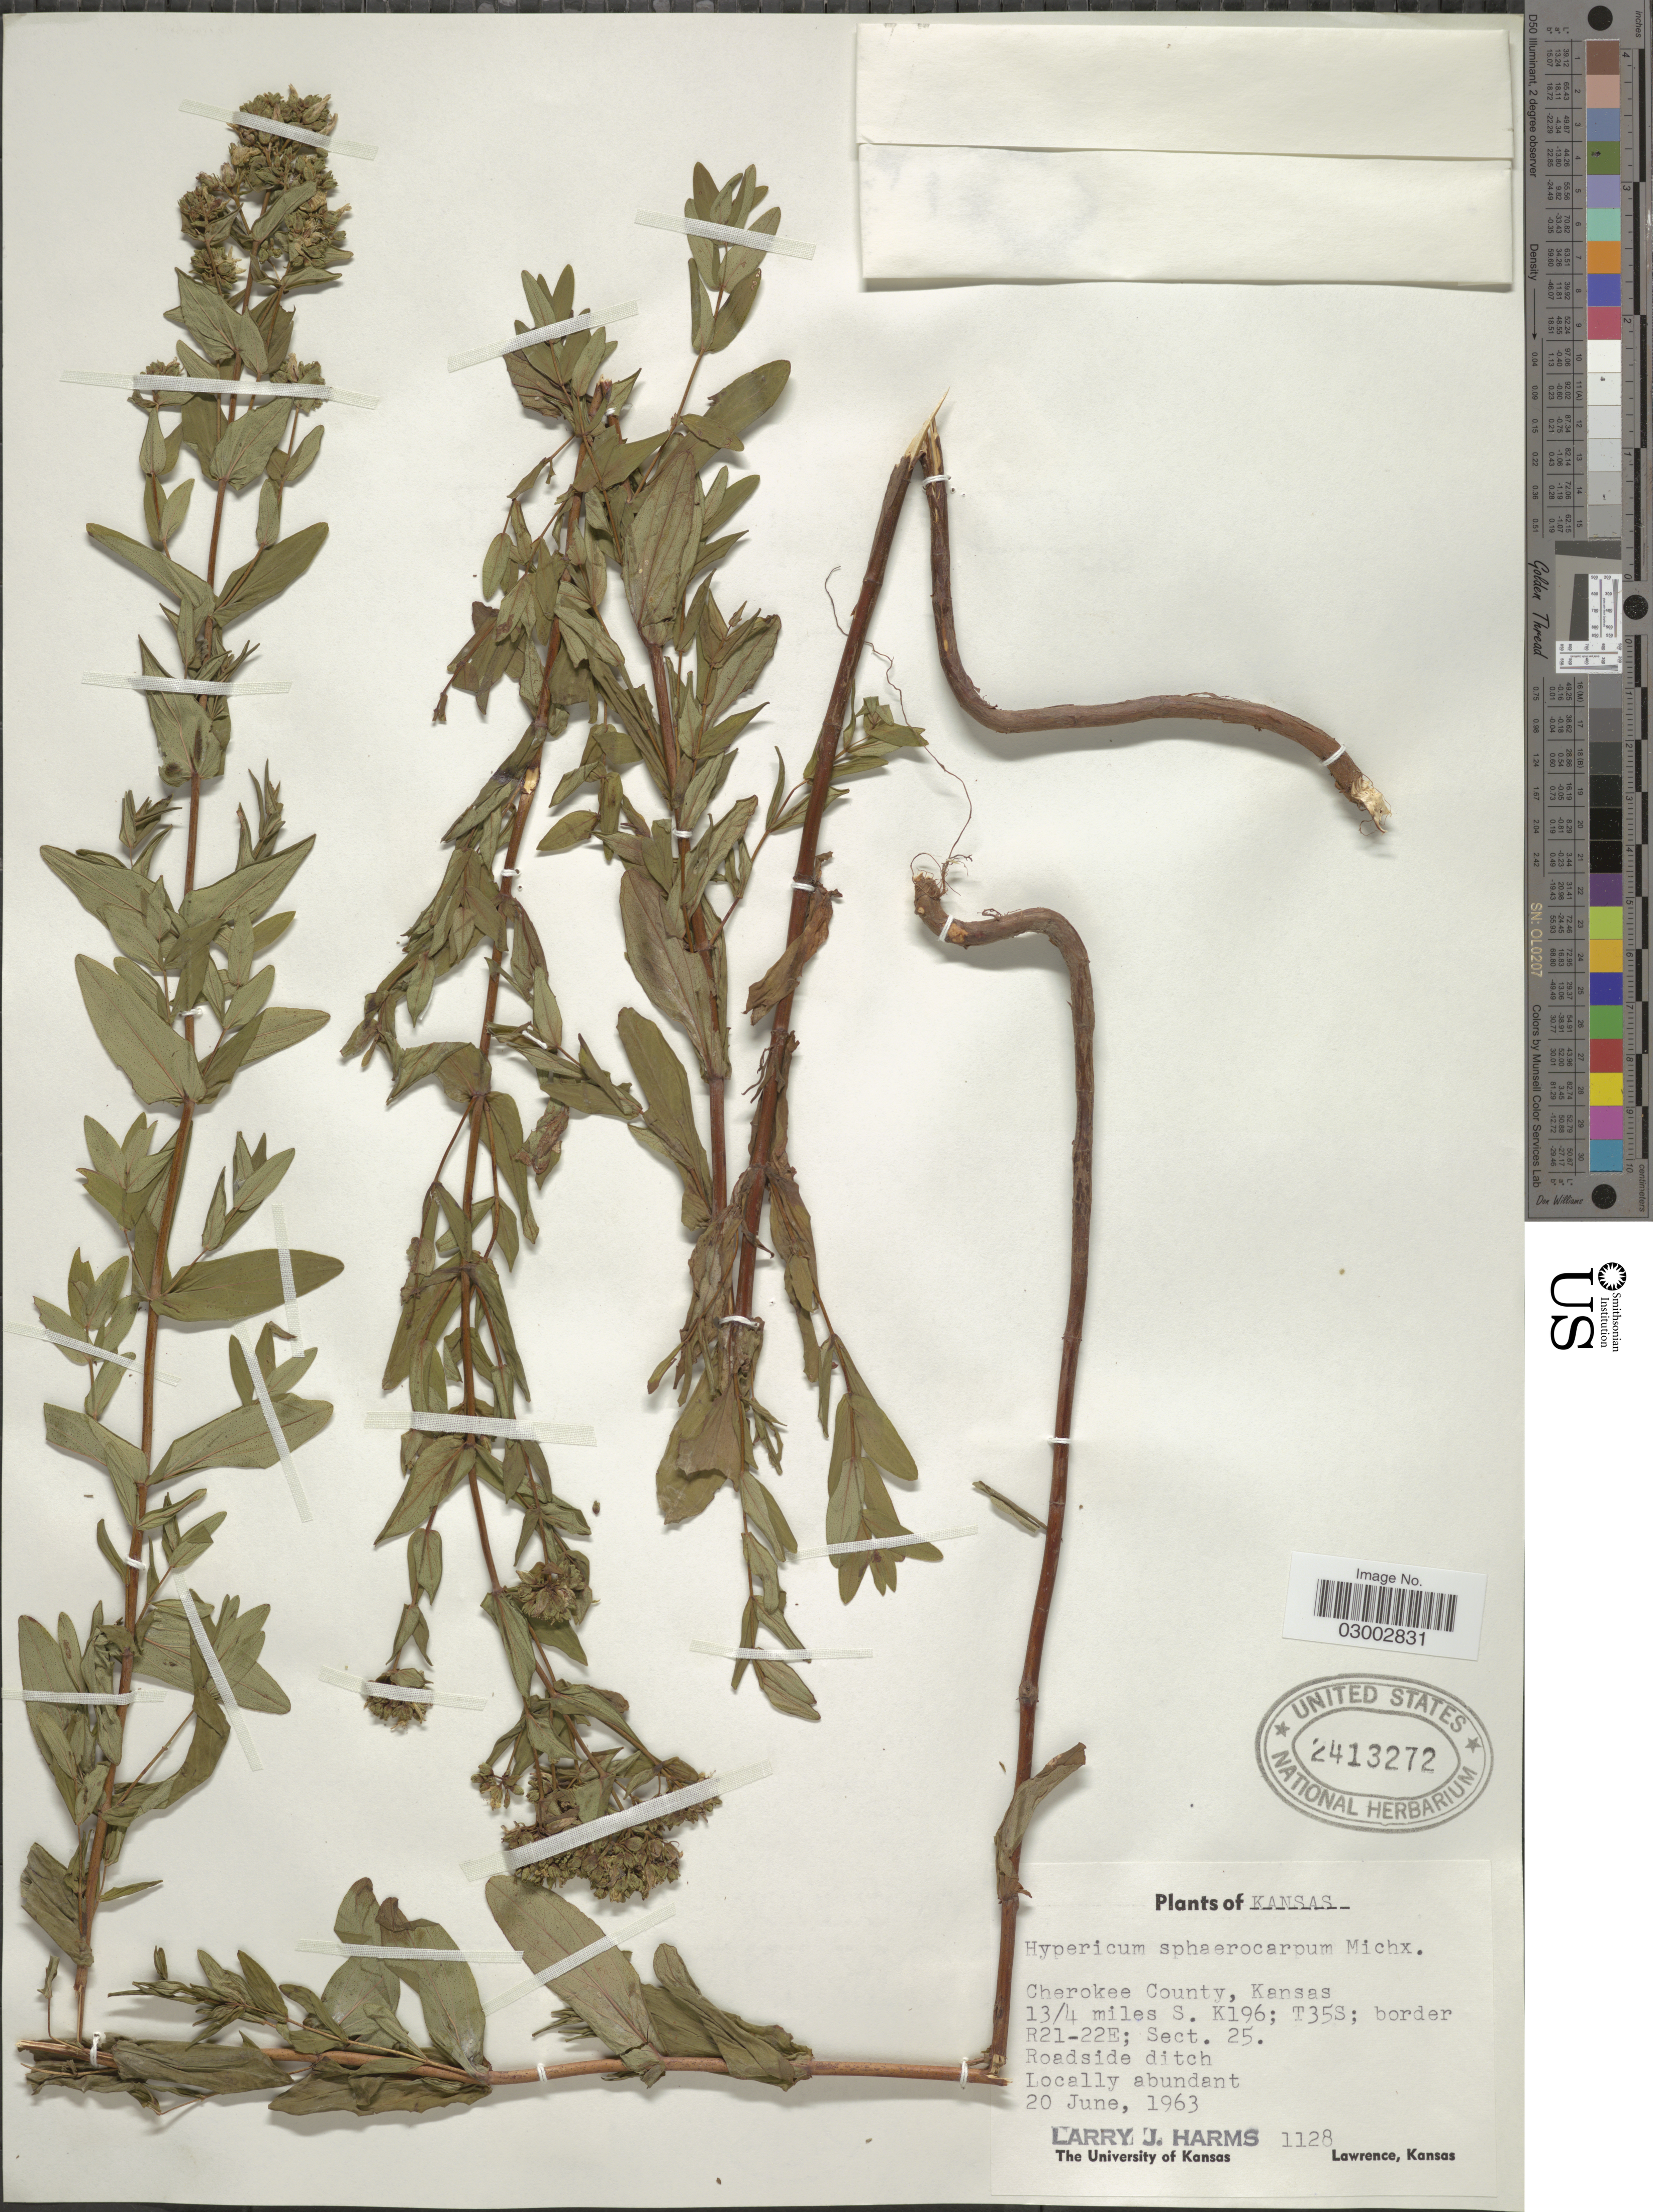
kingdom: Plantae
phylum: Tracheophyta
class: Magnoliopsida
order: Malpighiales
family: Hypericaceae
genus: Hypericum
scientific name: Hypericum sphaerocarpum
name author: Michx.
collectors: L. Harms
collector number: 1128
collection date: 1963-06-20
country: United States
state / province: Kansas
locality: Cherokee County, 13/4 miles S. K196; T35S; border R21-22E; Sect. 25. Roadside ditch.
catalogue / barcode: US 2413272